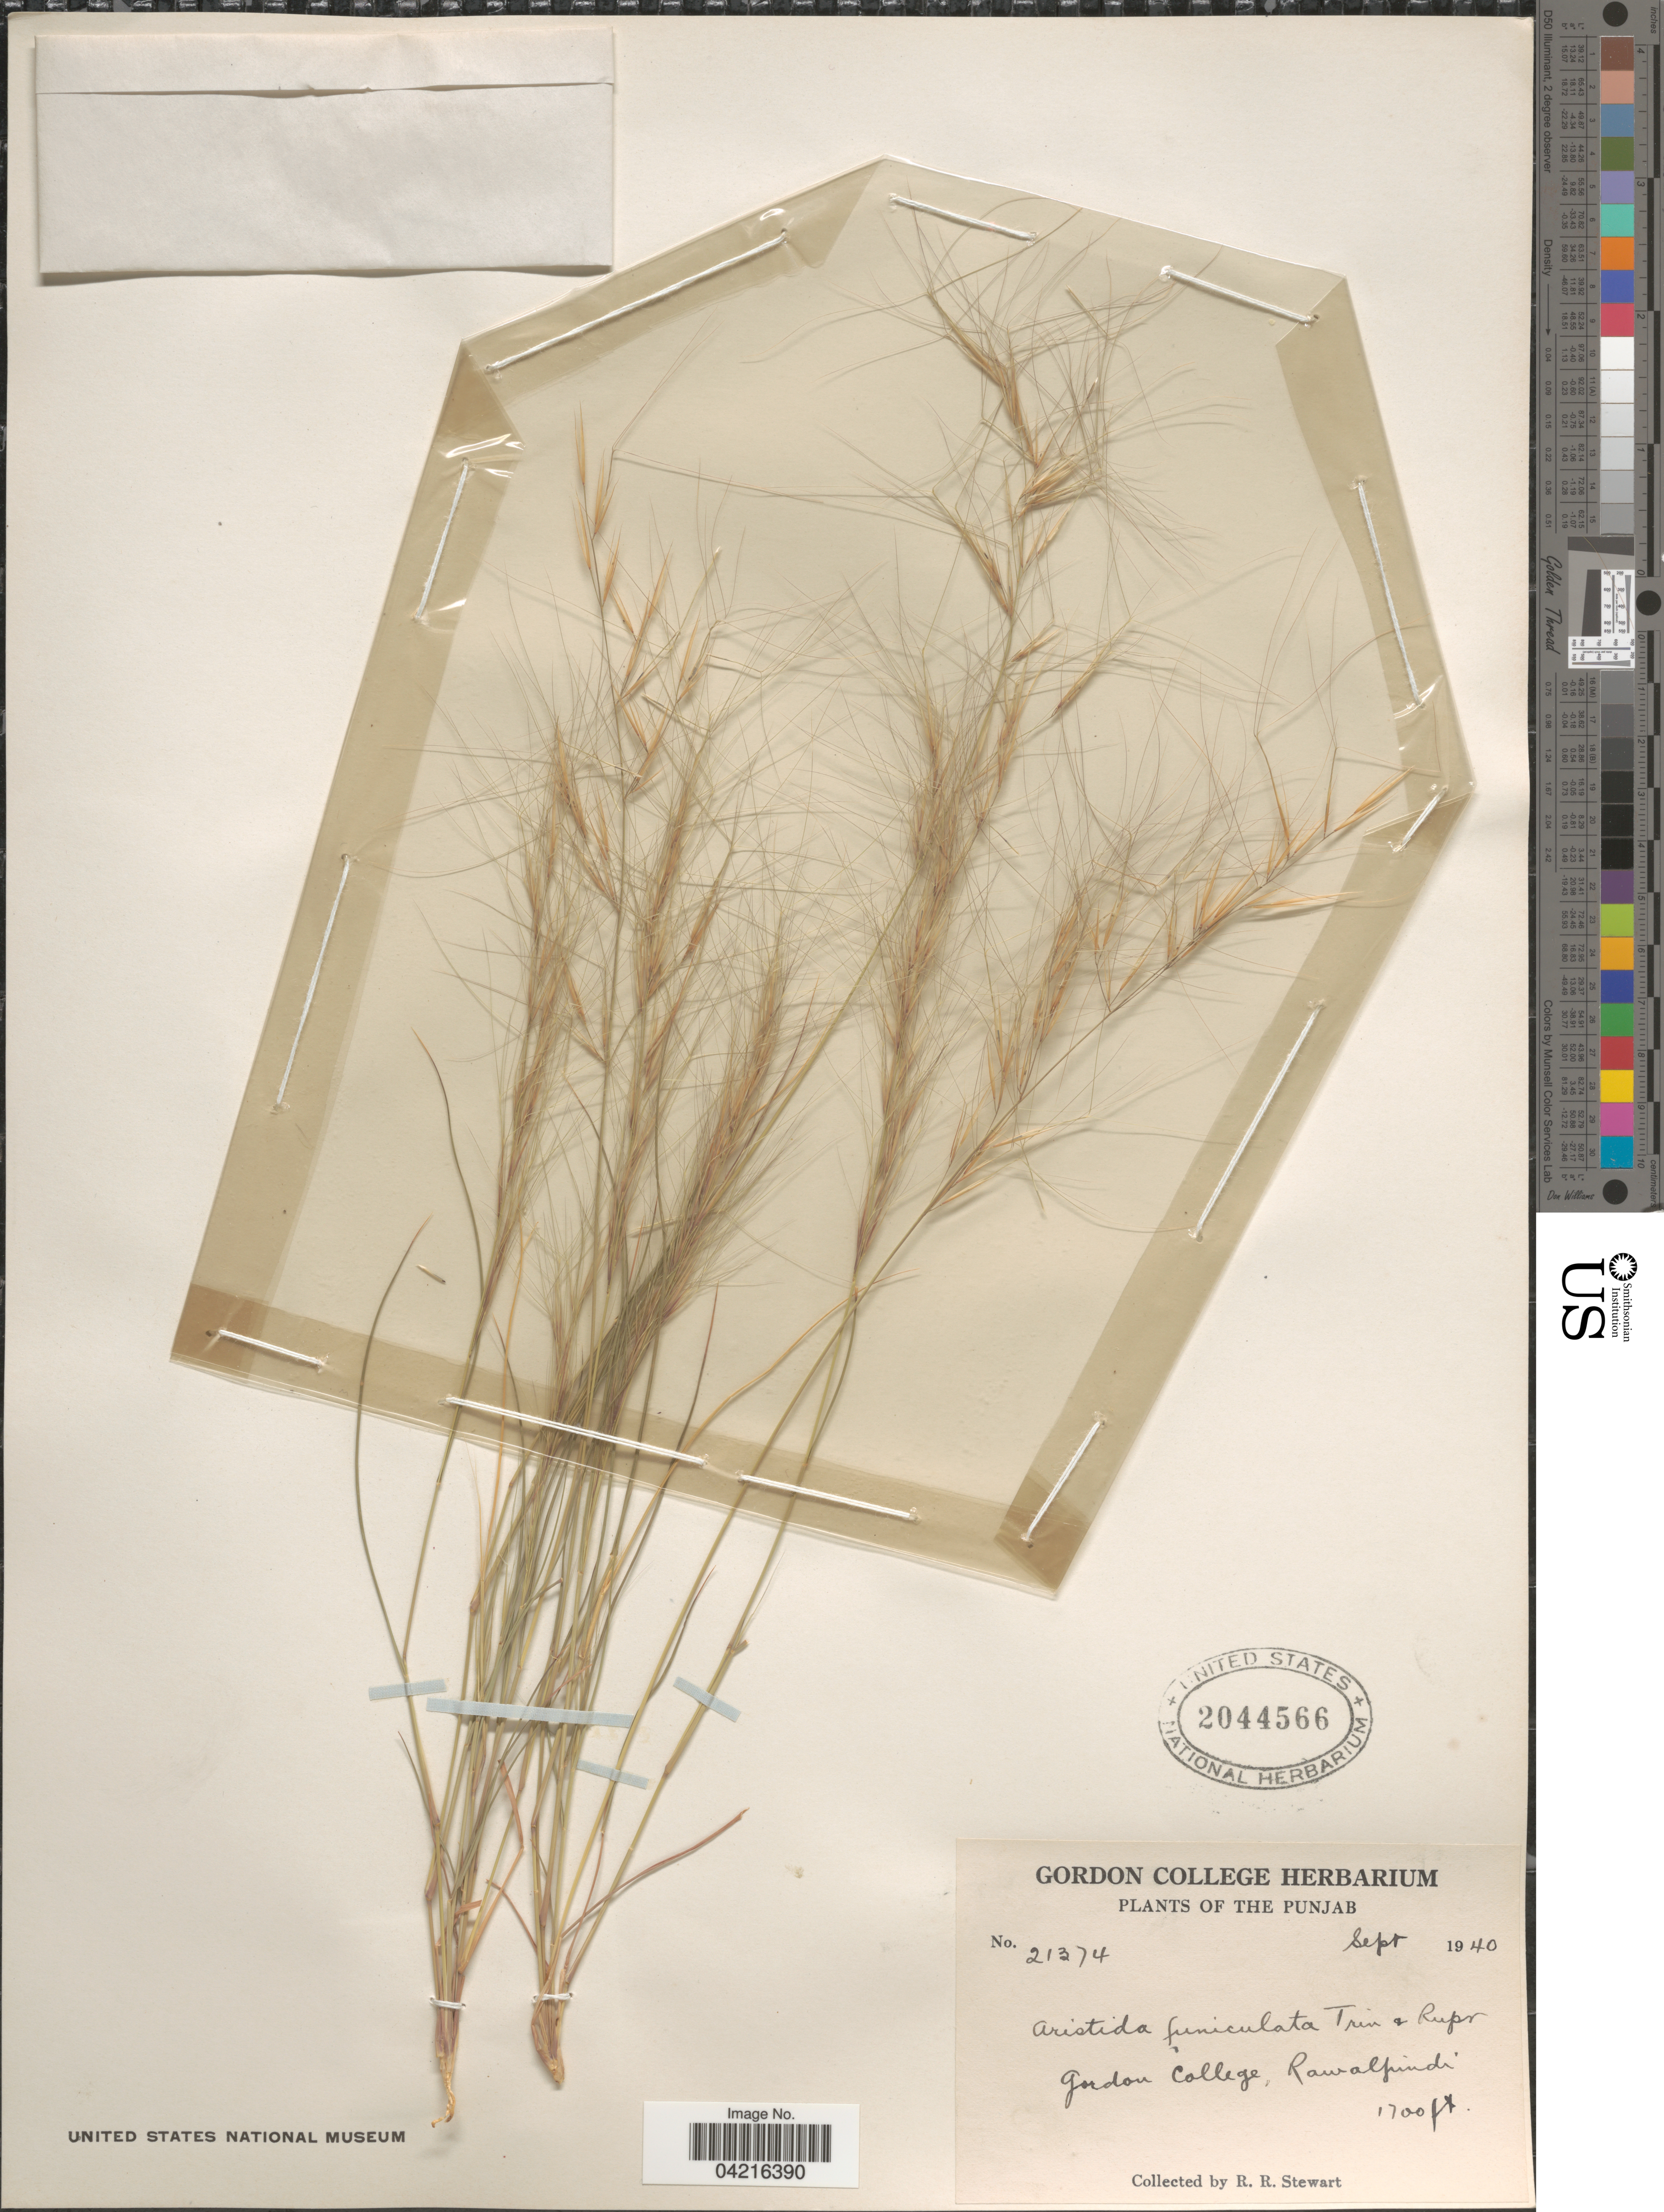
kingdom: Plantae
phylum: Tracheophyta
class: Liliopsida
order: Poales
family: Poaceae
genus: Aristida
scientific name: Aristida funiculata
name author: Trin. & Rupr.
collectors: R. Stewart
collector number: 21374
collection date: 1940-09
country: Pakistan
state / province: Punjab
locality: Gordon College, Rawalpindi.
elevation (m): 518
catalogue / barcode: US 2044566